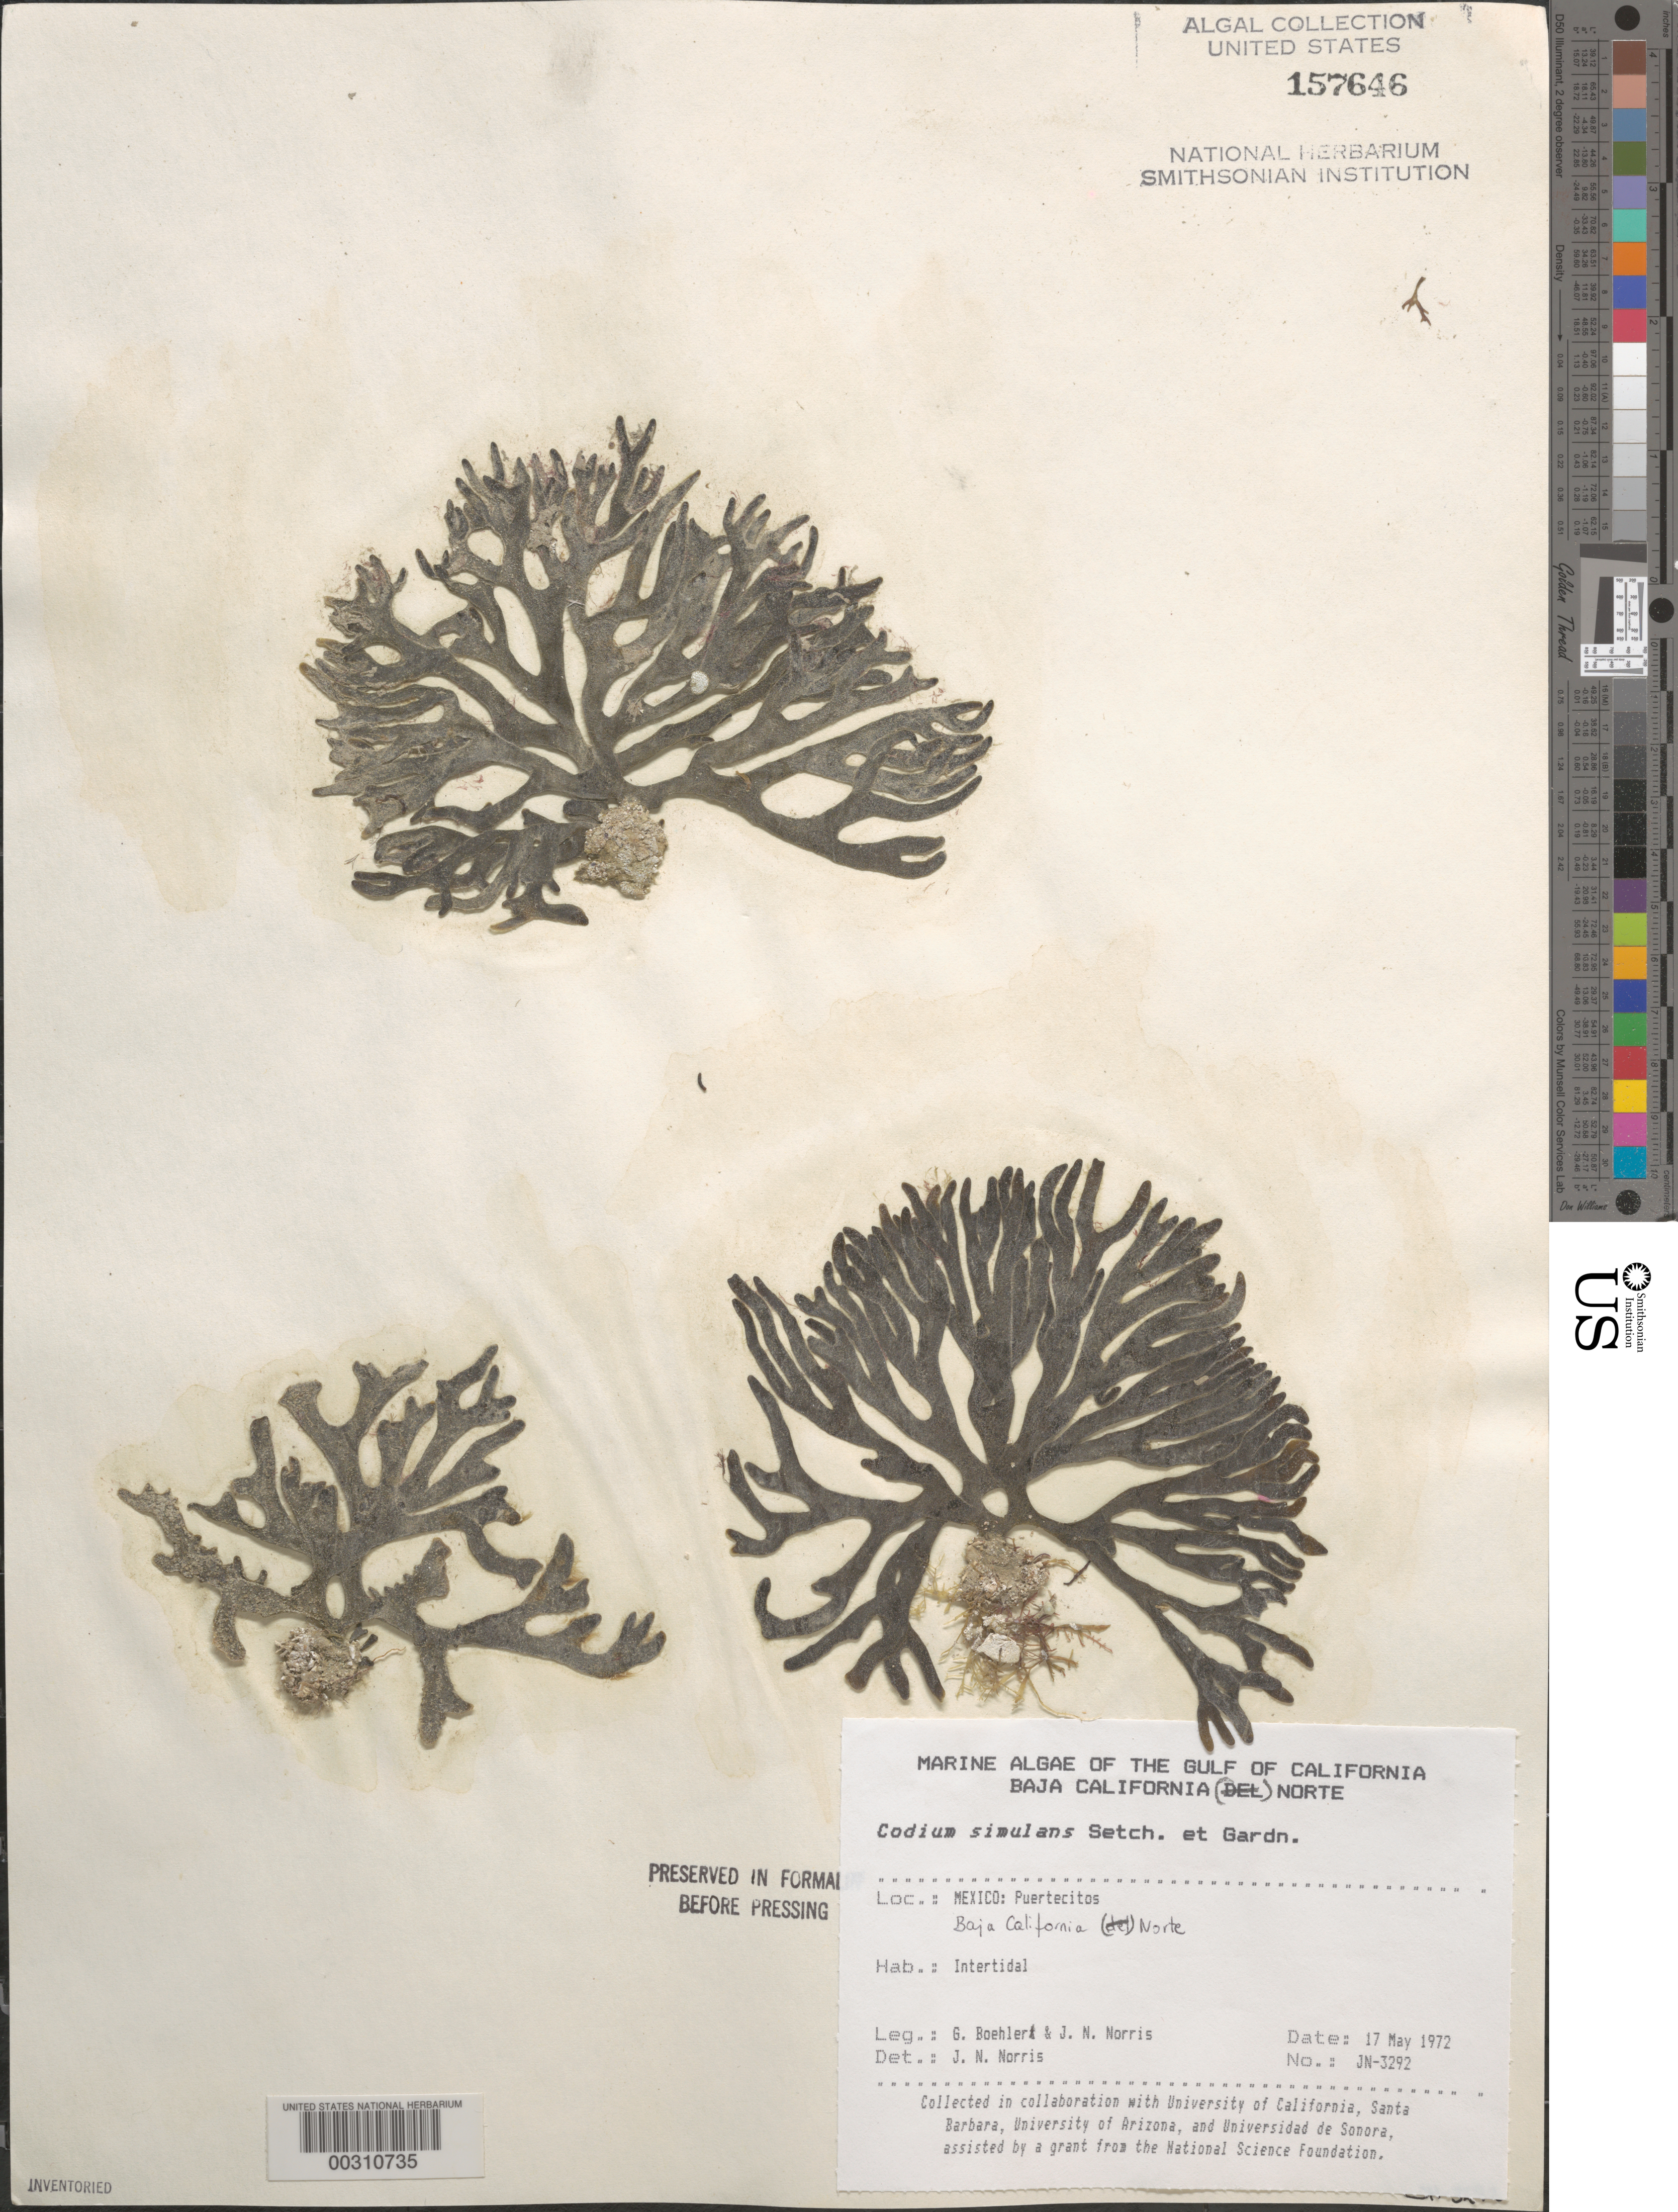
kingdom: Plantae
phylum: Chlorophyta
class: Ulvophyceae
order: Bryopsidales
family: Codiaceae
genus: Codium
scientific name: Codium simulans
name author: Setch. & N.L. Gardner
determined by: Norris, James N.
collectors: G. Boehlert & J. N. Norris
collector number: JN-3292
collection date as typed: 17 May 1972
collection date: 1972-05-17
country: Mexico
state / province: Baja California Norte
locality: Puertecitos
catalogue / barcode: US 157646